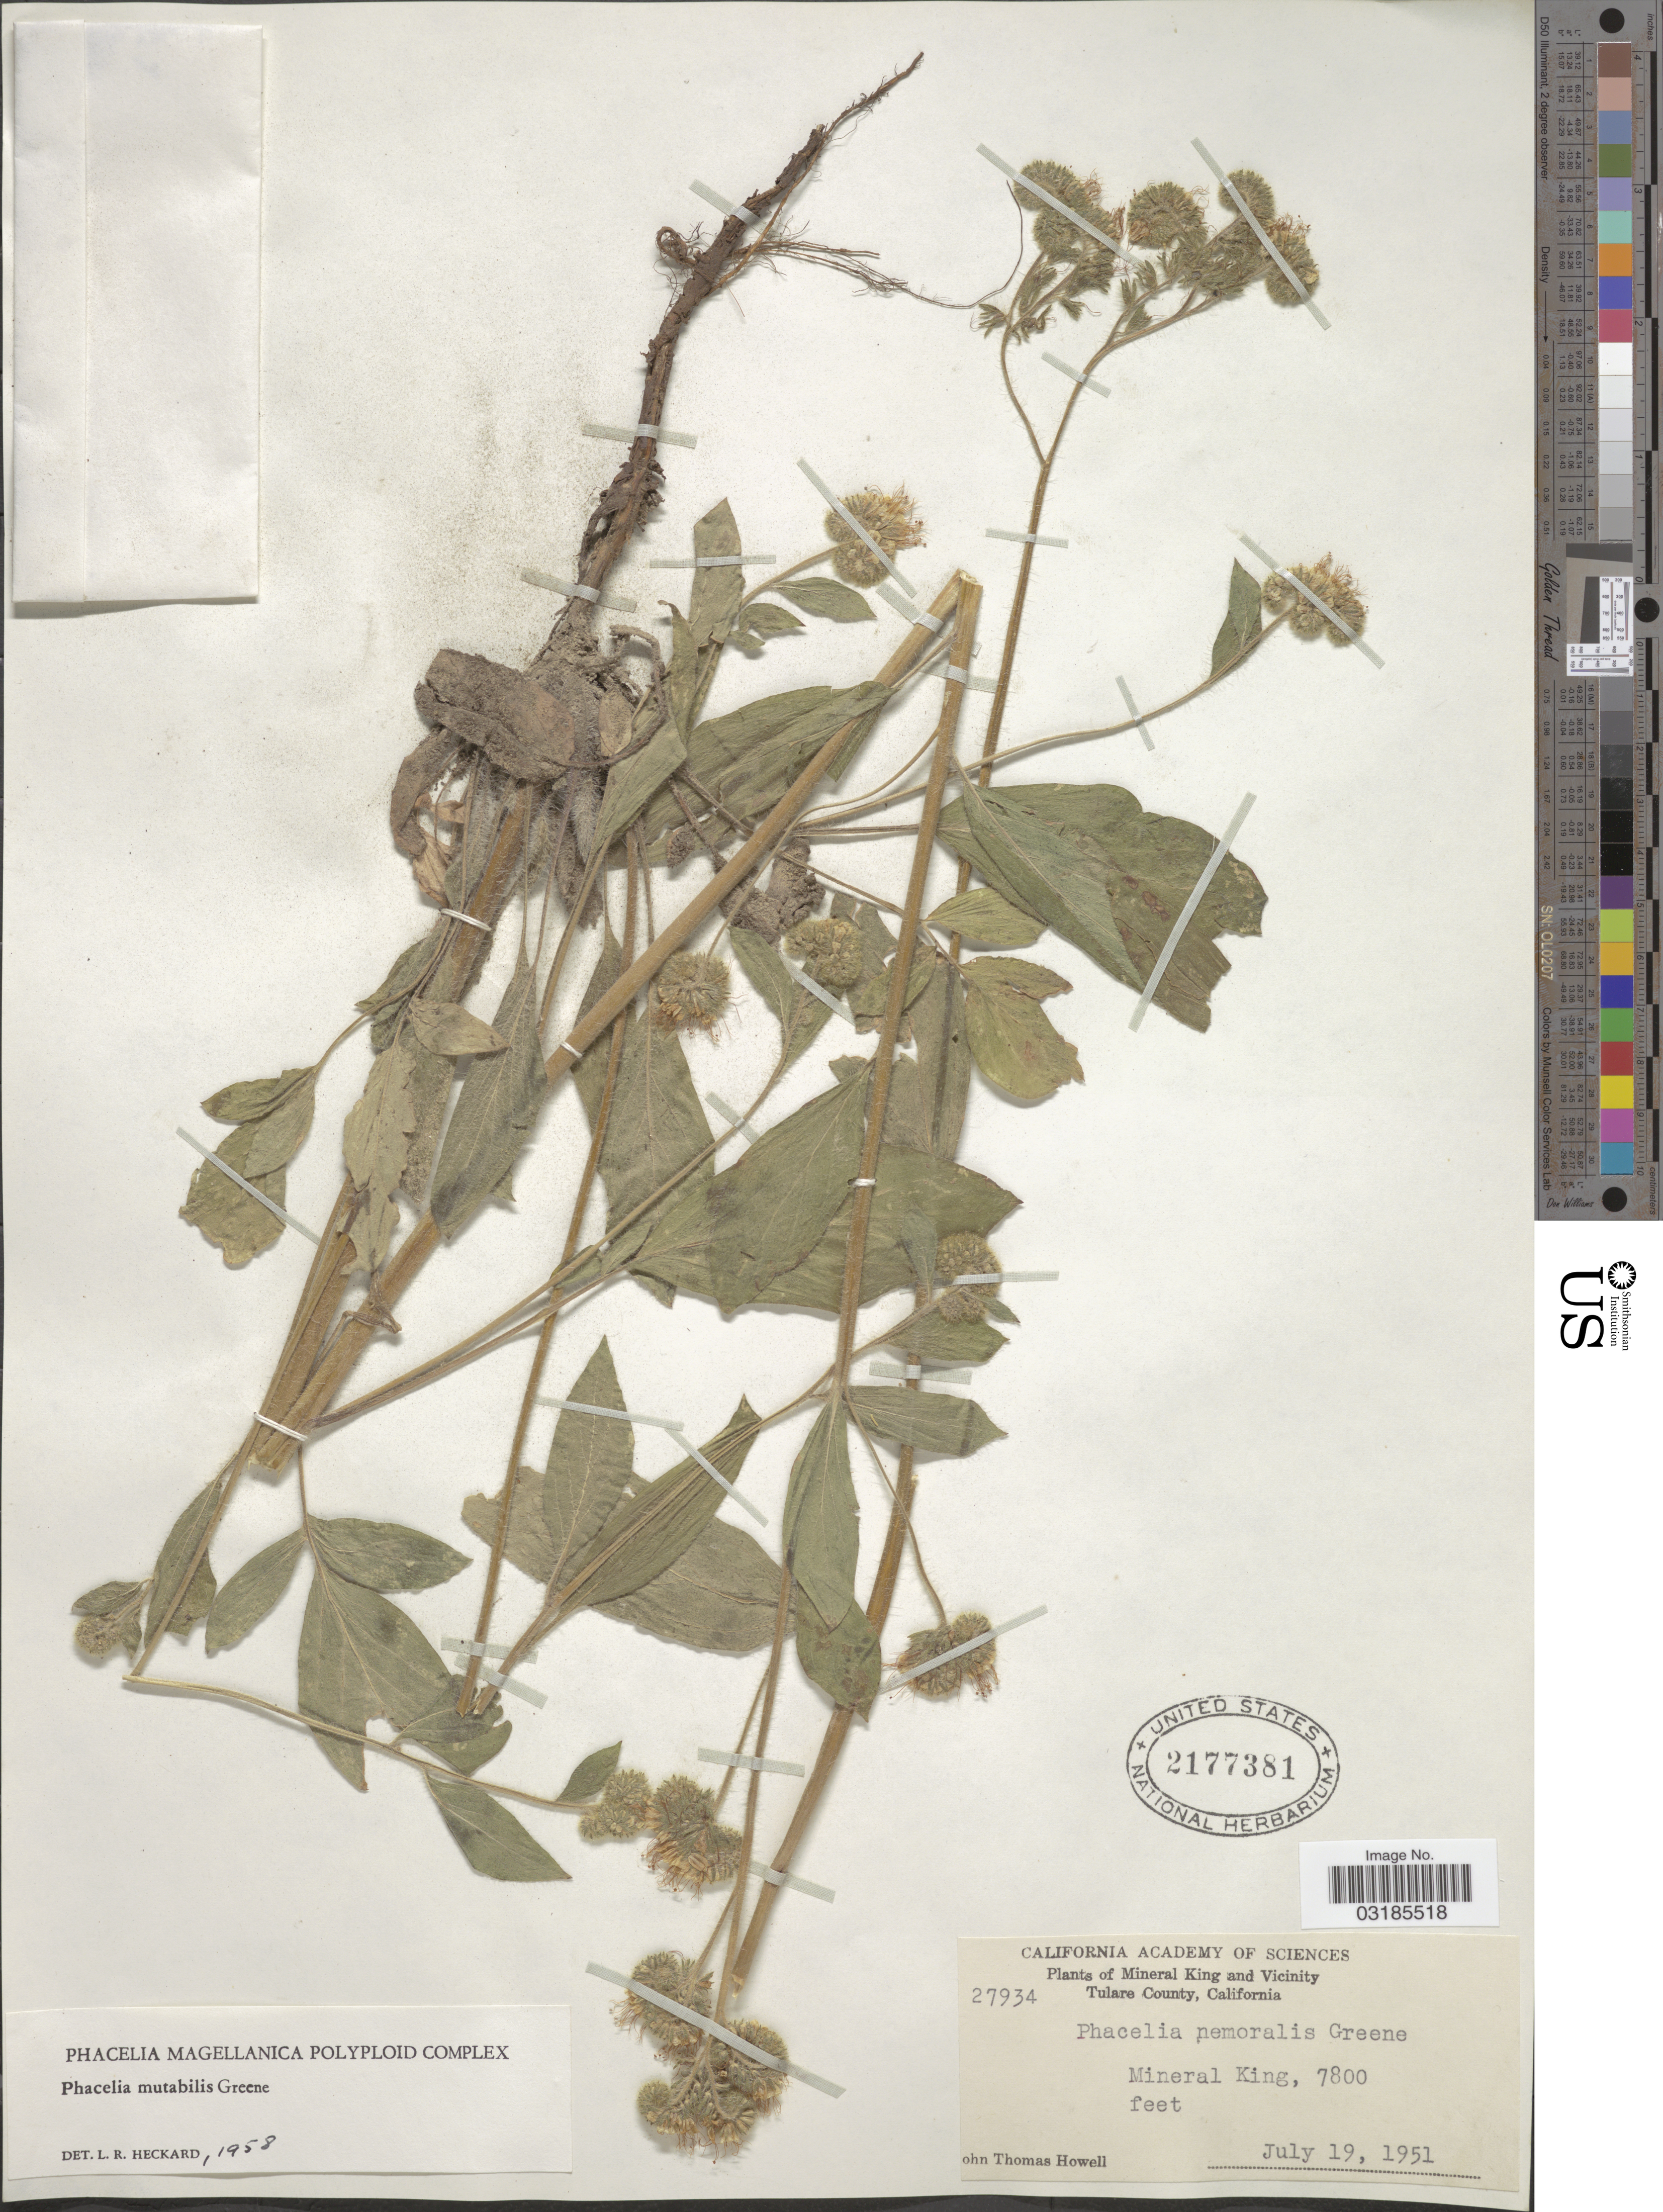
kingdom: Plantae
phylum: Tracheophyta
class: Magnoliopsida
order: Boraginales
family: Hydrophyllaceae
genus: Phacelia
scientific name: Phacelia mutabilis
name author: Greene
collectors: J. T. Howell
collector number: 27934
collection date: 1951-07-19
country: United States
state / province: California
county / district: Tulare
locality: Mineral King and Vicinity, Tulare County, Mineral King.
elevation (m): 2377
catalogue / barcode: US 2177381